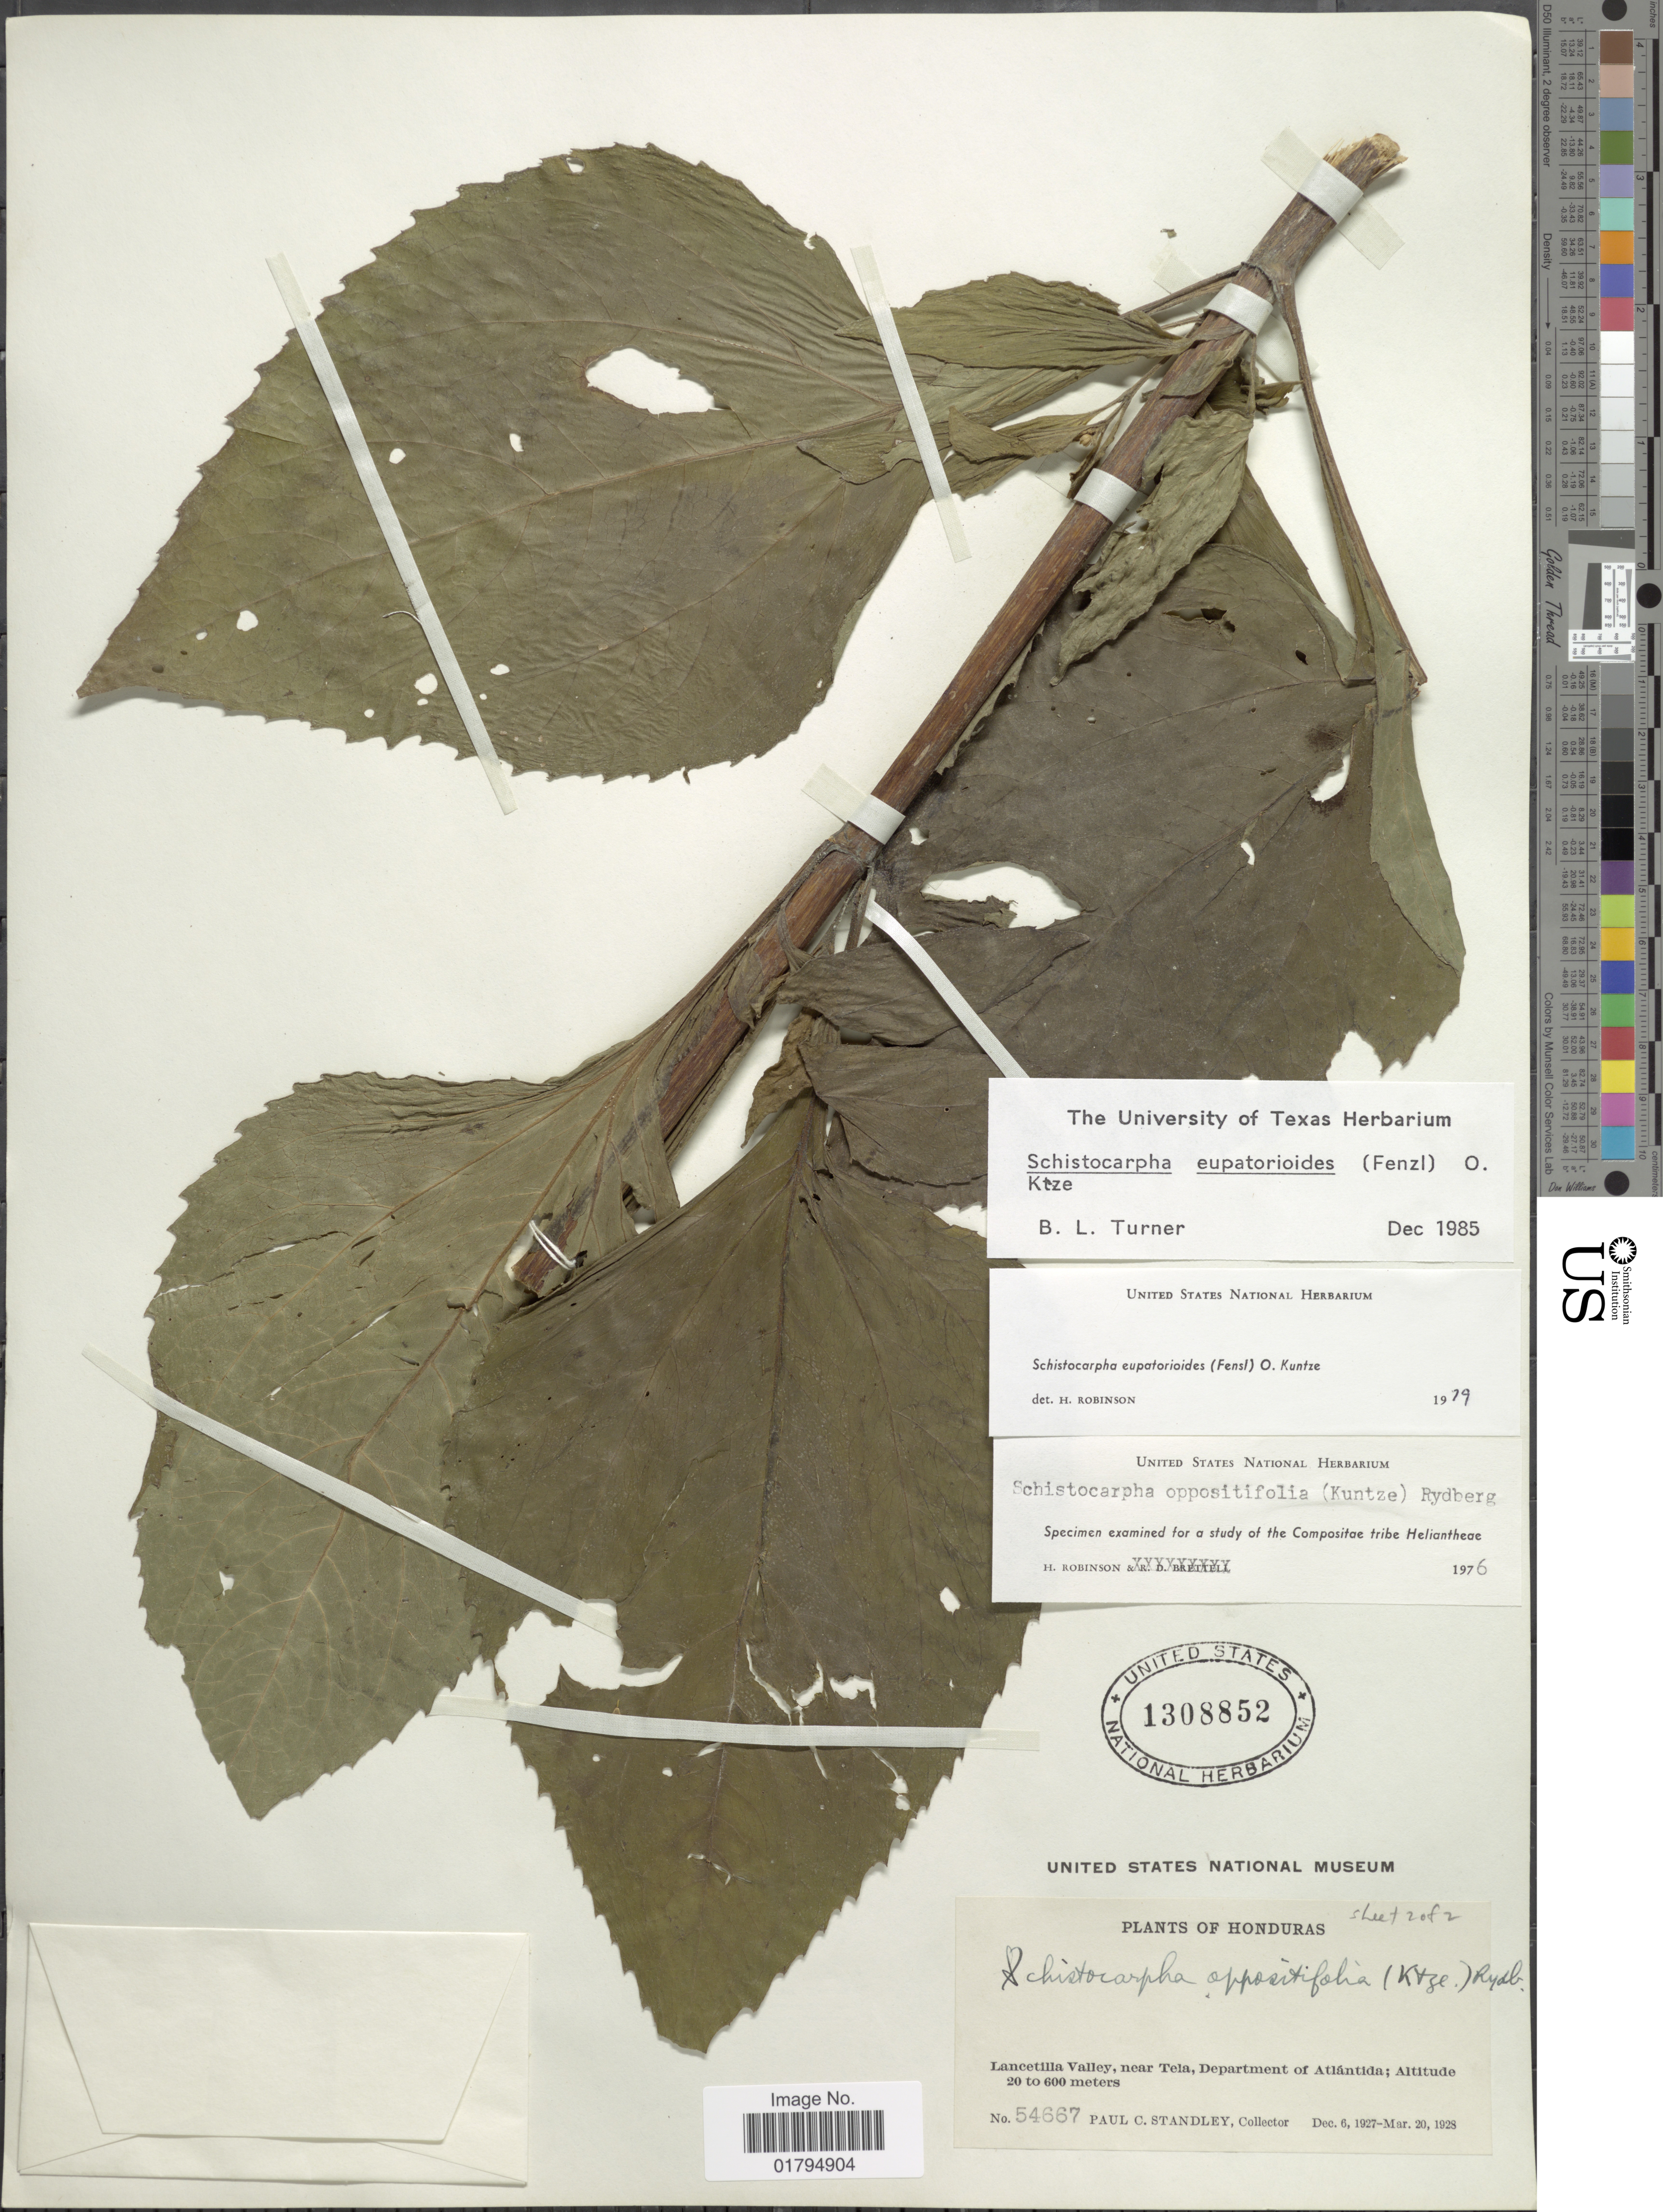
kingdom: Plantae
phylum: Tracheophyta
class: Magnoliopsida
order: Asterales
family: Asteraceae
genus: Schistocarpha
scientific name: Schistocarpha eupatorioides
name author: (Fenzl) Kuntze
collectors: P. C. Standley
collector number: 54667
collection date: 1927-12-06/1928-03-20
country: Honduras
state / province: Atlántida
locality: Lancetilla Valley, near Tela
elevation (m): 20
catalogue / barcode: US 1308852